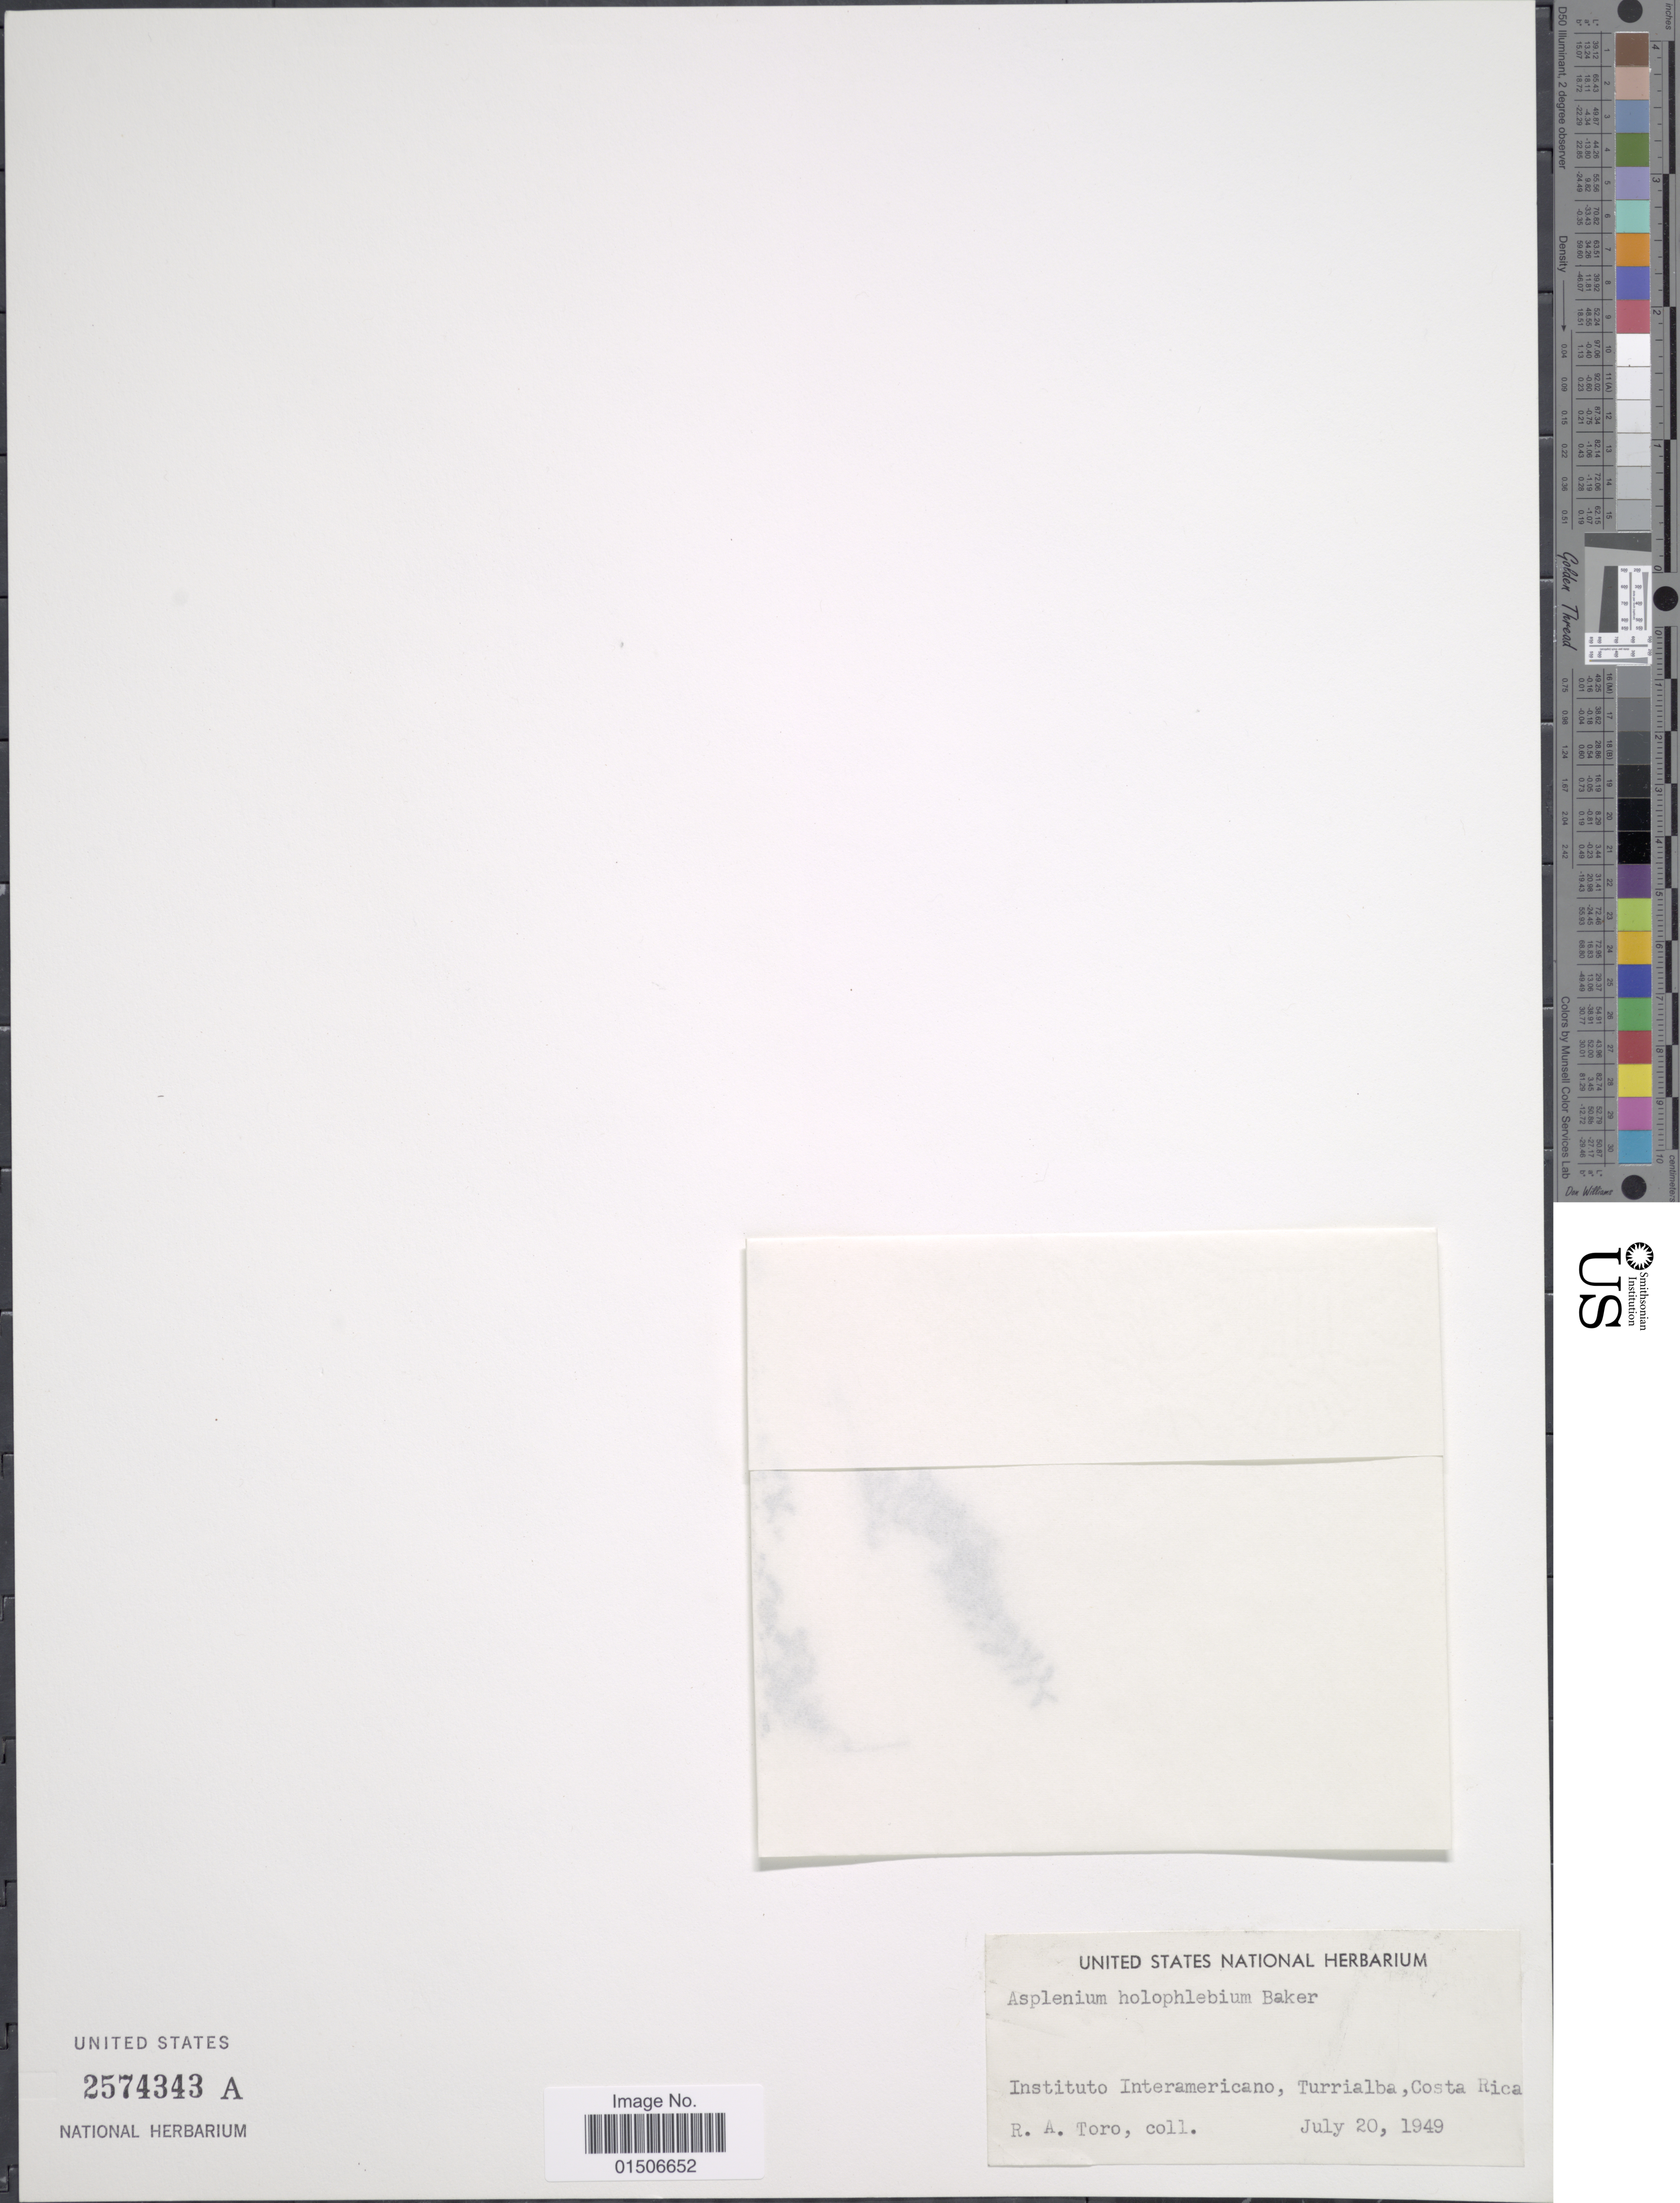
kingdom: Plantae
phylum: Tracheophyta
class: Polypodiopsida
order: Polypodiales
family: Aspleniaceae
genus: Asplenium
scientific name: Asplenium holophlebium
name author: Baker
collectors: R. A. Toro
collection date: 1949-07-20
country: Costa Rica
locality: Instituto Interamericano, Turrialba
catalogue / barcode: US 2574343A